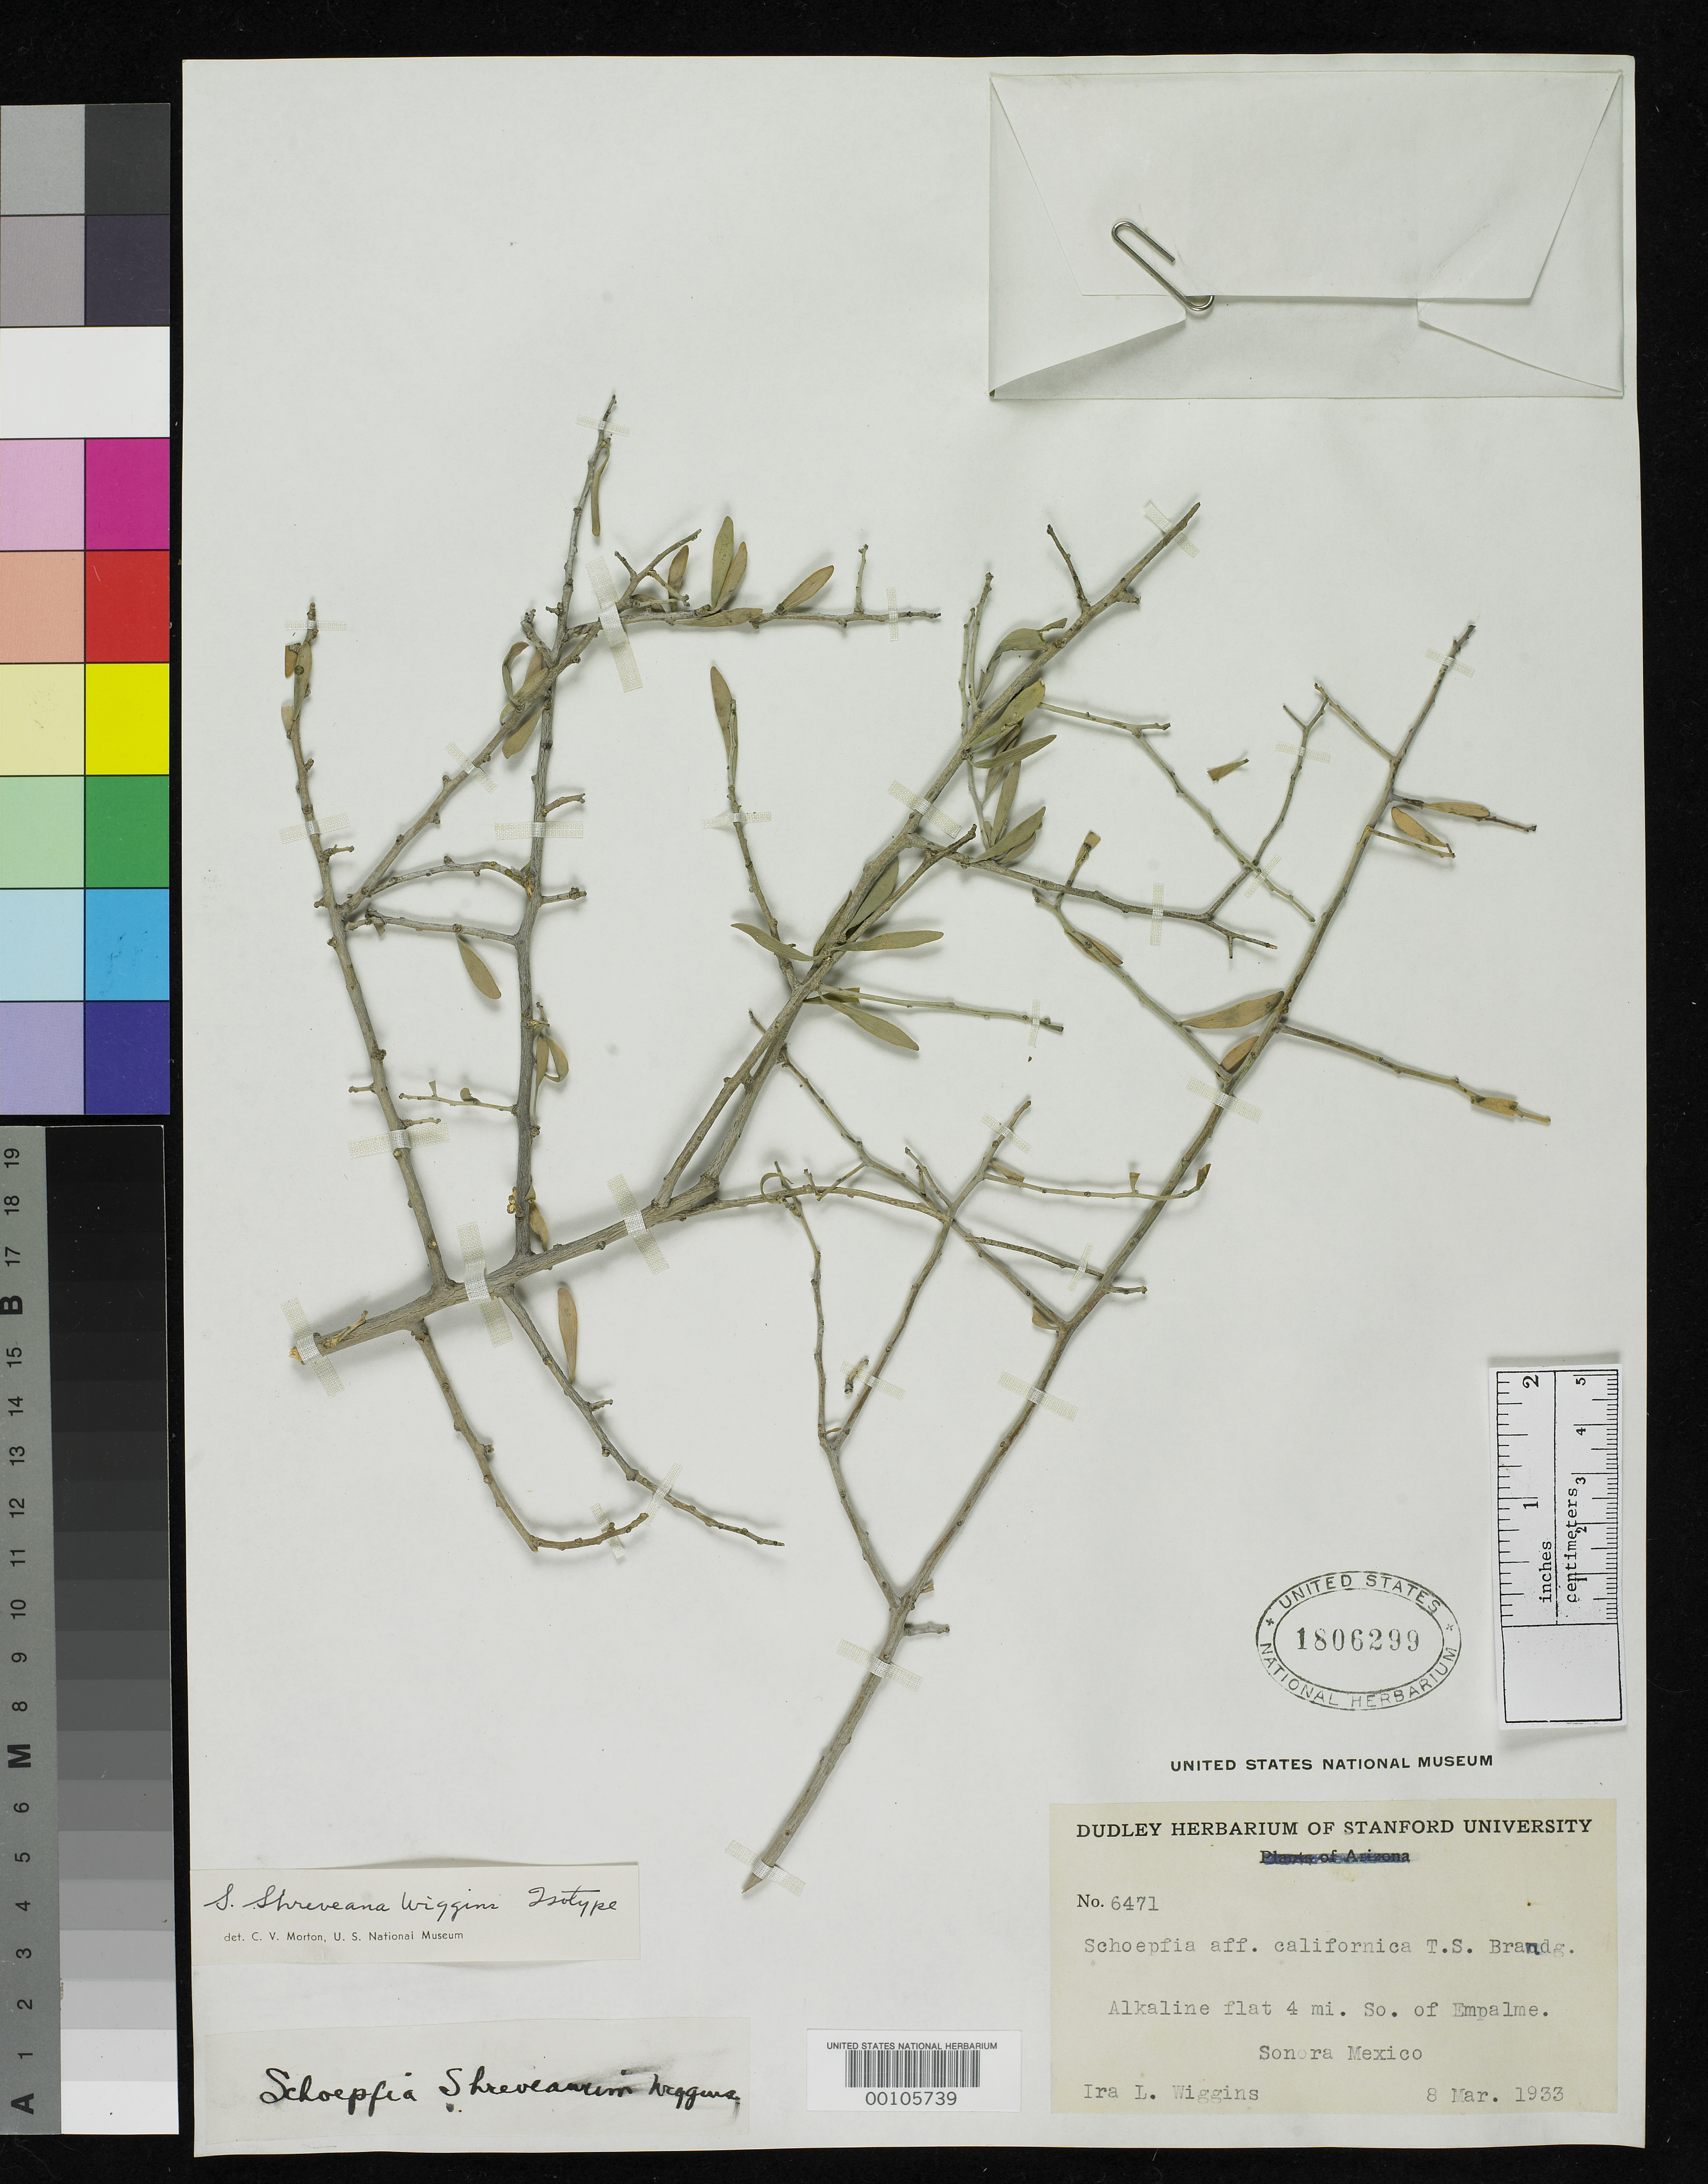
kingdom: Plantae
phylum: Tracheophyta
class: Magnoliopsida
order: Santalales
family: Schoepfiaceae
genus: Schoepfia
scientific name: Schoepfia shreveana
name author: Wiggins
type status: Isotype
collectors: I. L. Wiggins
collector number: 6471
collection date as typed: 08 Mar 1933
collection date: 1933-03-08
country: Mexico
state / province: Sonora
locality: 4 miles S of Empalme.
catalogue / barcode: US 1806299